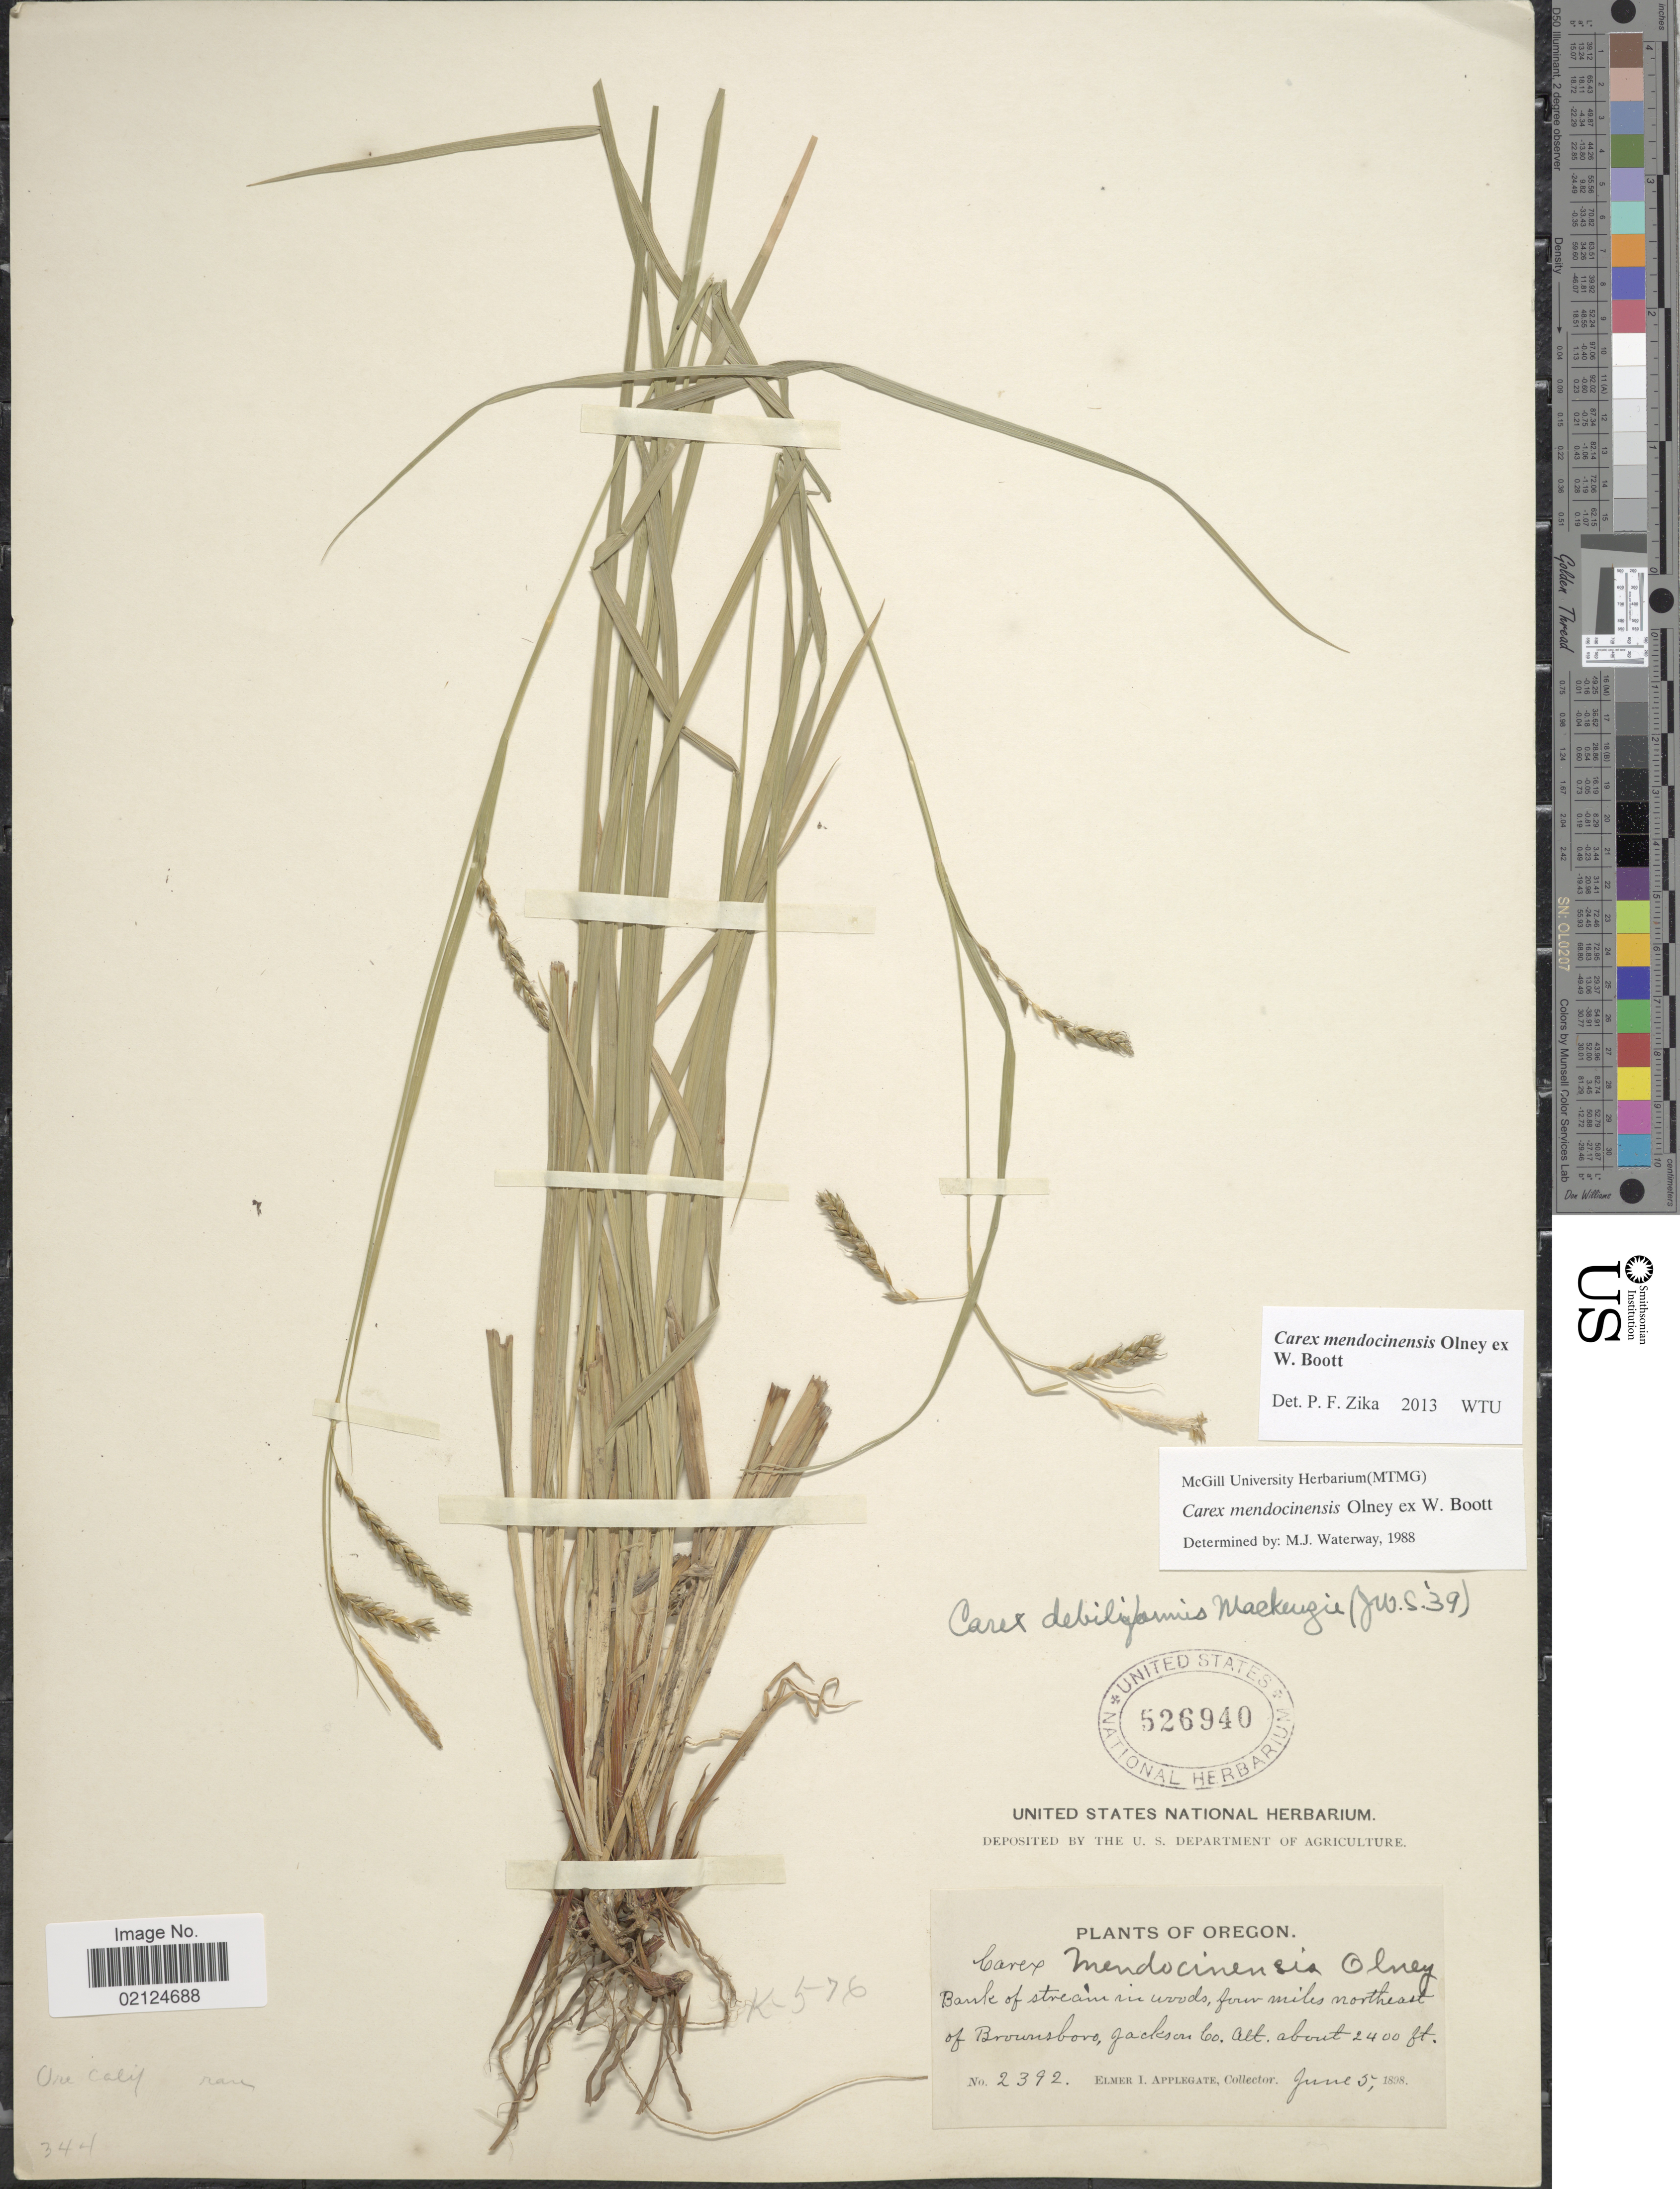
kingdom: Plantae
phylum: Tracheophyta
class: Liliopsida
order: Poales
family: Cyperaceae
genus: Carex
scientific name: Carex mendocinensis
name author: Olney ex Boott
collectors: E. I. Applegate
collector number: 2392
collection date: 1898-06-05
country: United States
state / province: Oregon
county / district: Jackson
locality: Four miles northeast of Brownsboro, Jackson Co.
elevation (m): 732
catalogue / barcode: US 526940